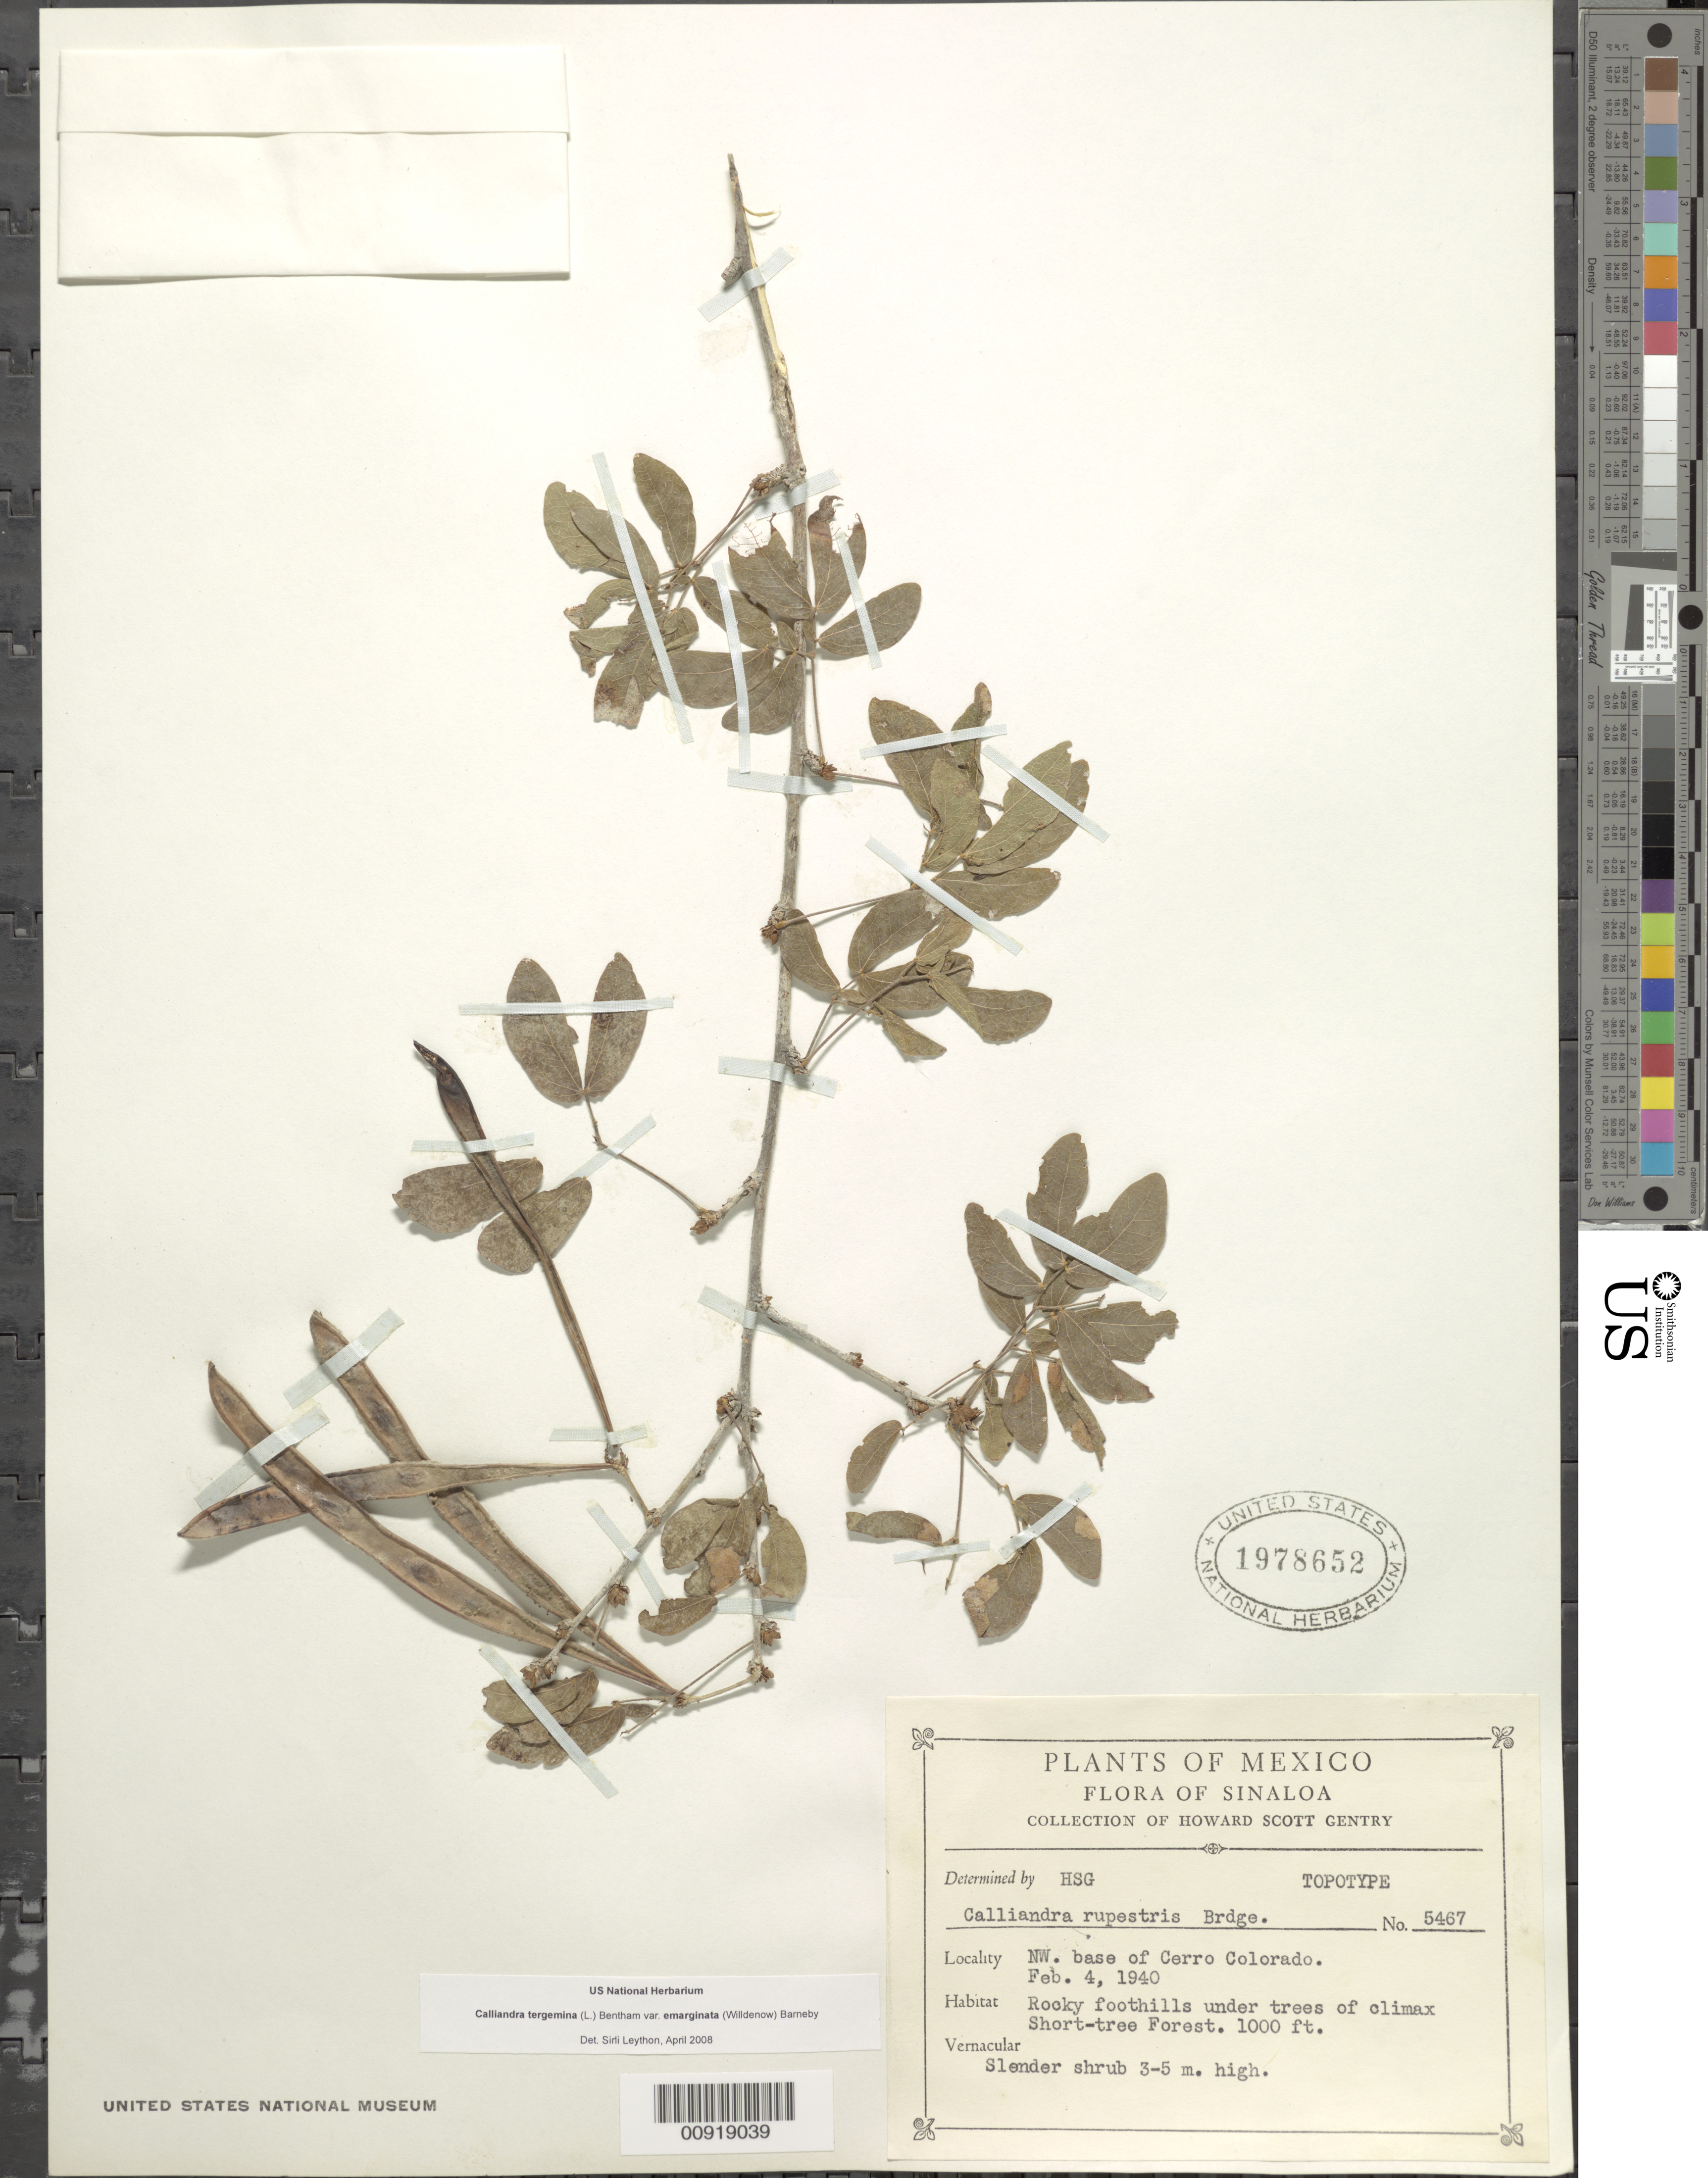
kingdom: Plantae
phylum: Tracheophyta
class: Magnoliopsida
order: Fabales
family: Fabaceae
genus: Calliandra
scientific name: Calliandra tergemina var. emarginata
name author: (Willd.) Barneby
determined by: Leython, S.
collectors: H. S. Gentry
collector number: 5467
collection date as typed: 04 Feb 1940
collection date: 1940-02-04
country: Mexico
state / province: Sinaloa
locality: NW base of Cerro Colorado, Sinaloa.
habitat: Rocky foothills under trees of climax Short-tree Forest.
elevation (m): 305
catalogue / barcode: US 1978652